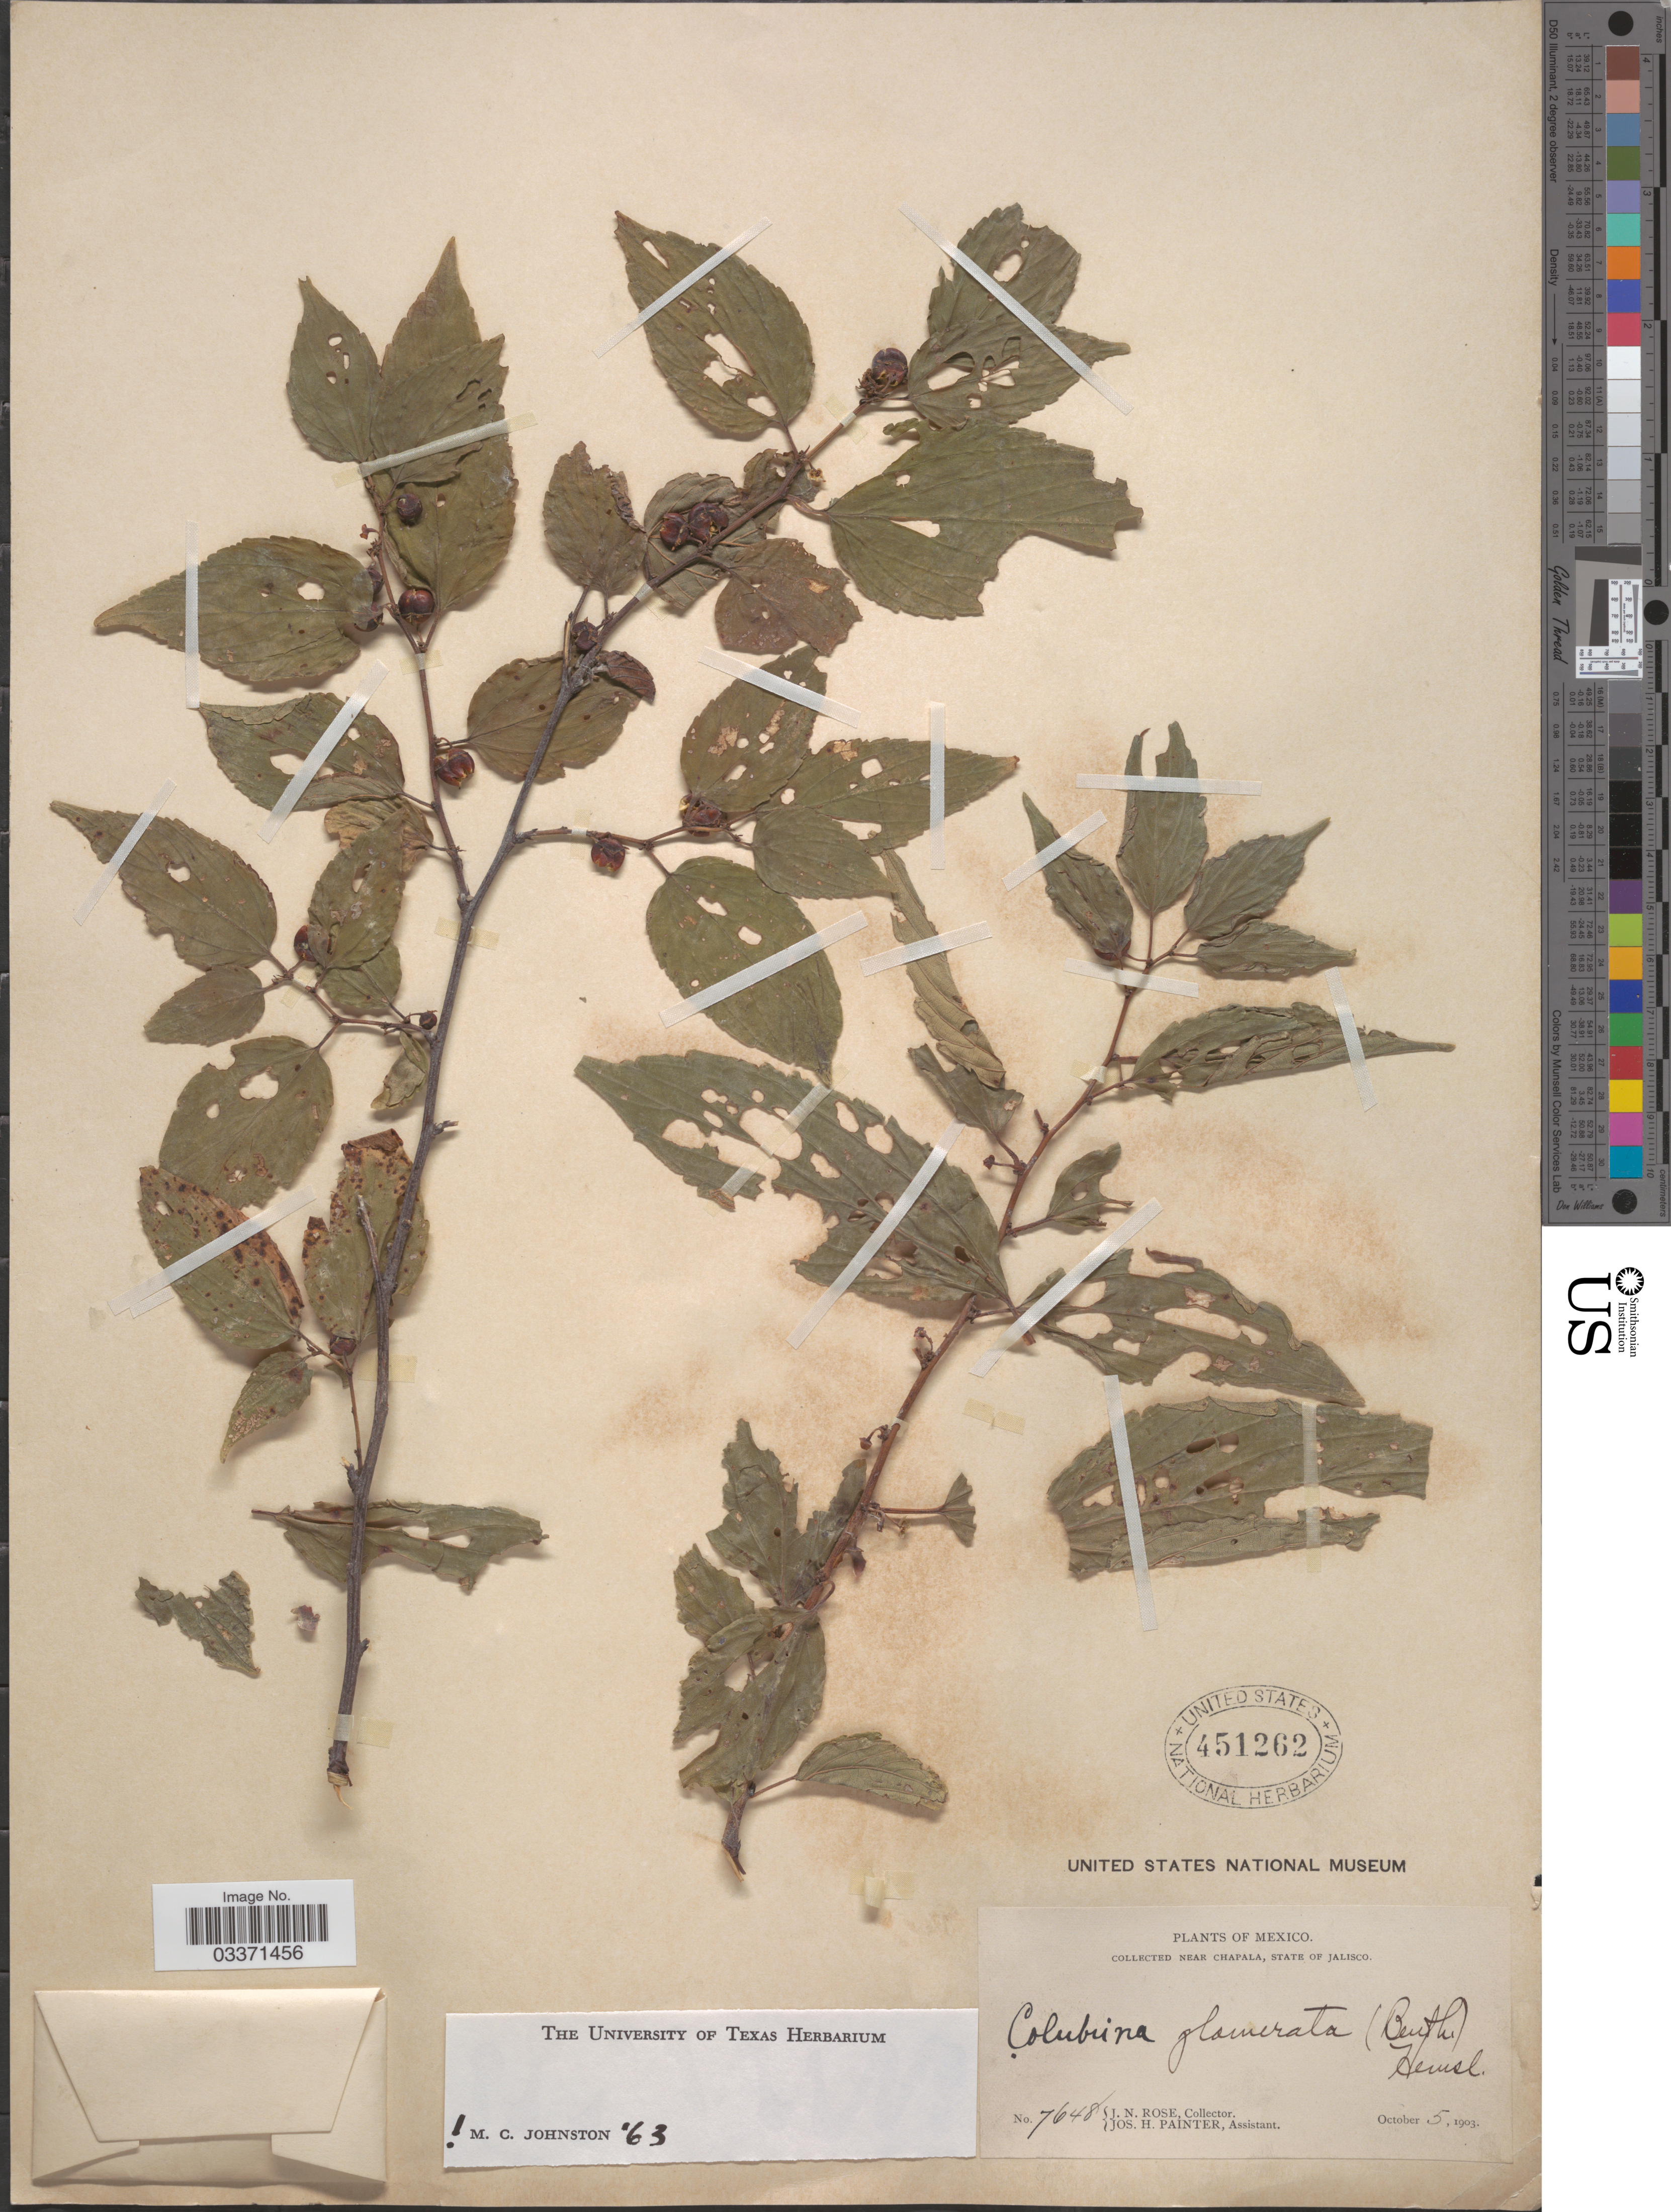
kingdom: Plantae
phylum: Tracheophyta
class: Magnoliopsida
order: Rosales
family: Rhamnaceae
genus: Colubrina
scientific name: Colubrina glabra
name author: S. Watson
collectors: J. N. Rose & J. H. Painter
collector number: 7648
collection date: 1903-10-05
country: Mexico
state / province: Jalisco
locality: Near Chapala.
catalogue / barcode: US 451262